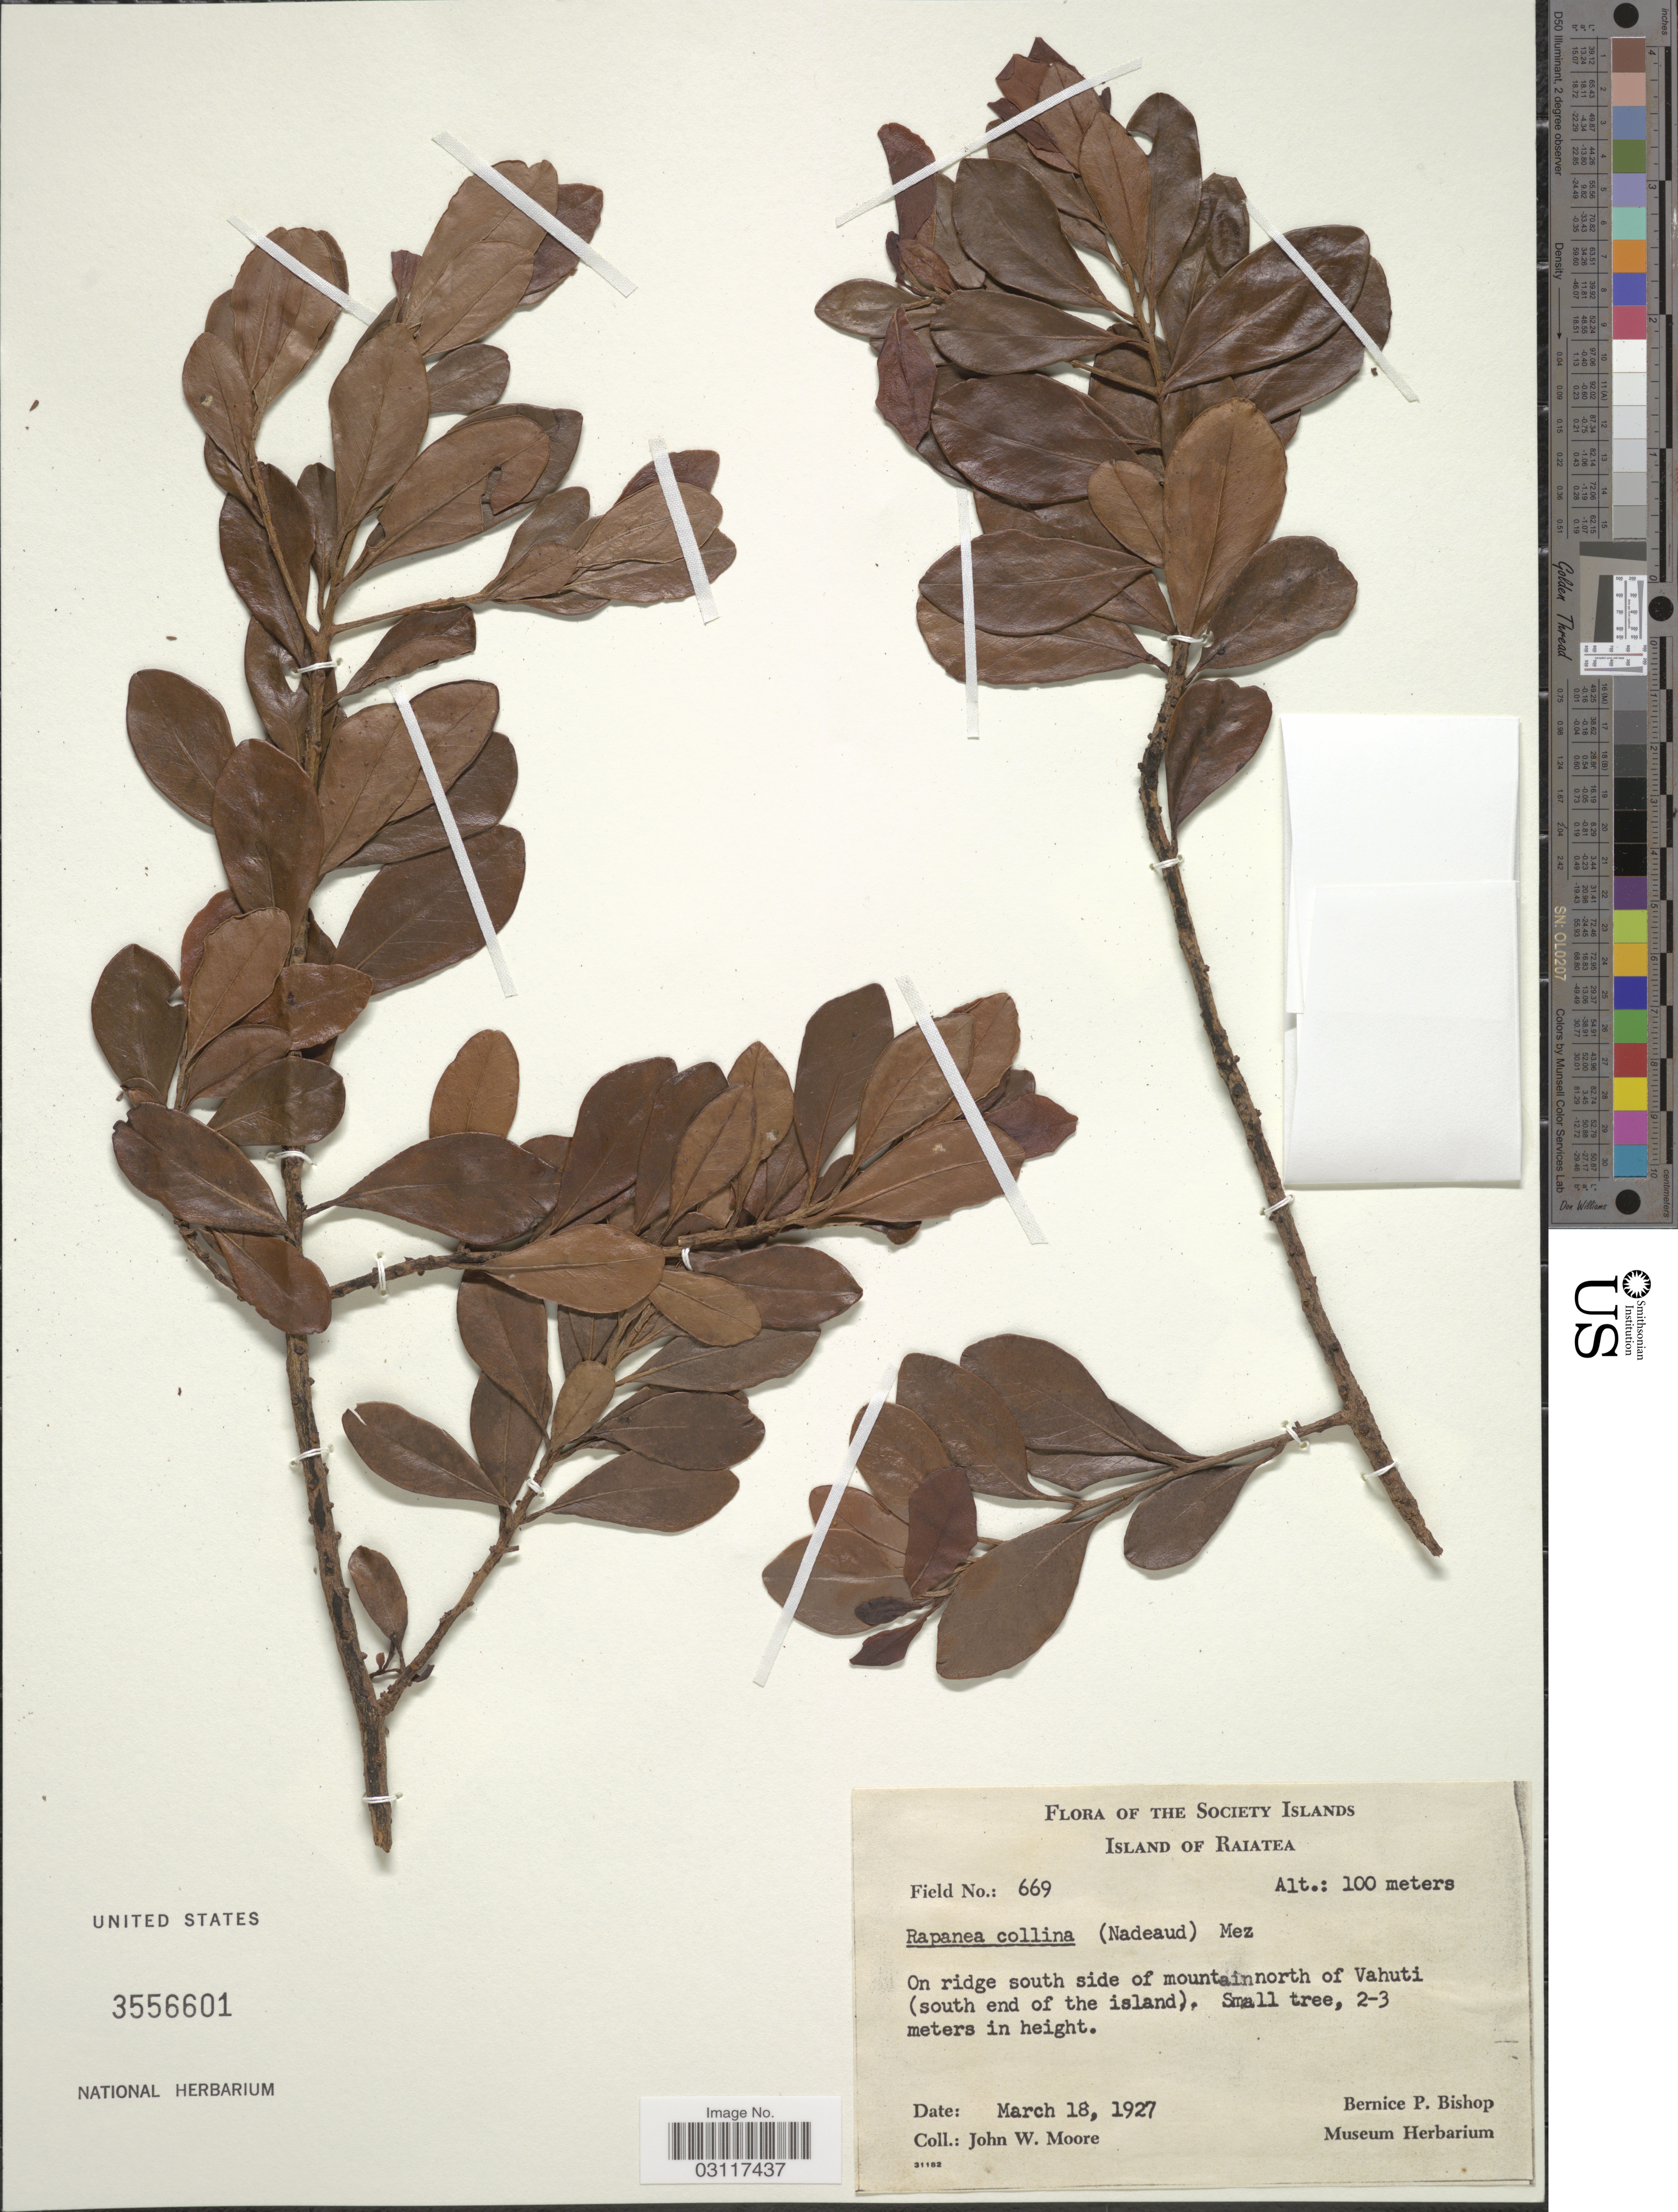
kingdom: Plantae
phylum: Tracheophyta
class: Magnoliopsida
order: Ericales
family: Primulaceae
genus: Myrsine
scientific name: Myrsine collina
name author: Nadeaud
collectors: J. Moore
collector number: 669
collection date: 1927-03-18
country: French Polynesia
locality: The Society Islands, Island of Raiatea, On ridge south side of mountain north of Vahuti (south end of the island).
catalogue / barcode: US 3556601